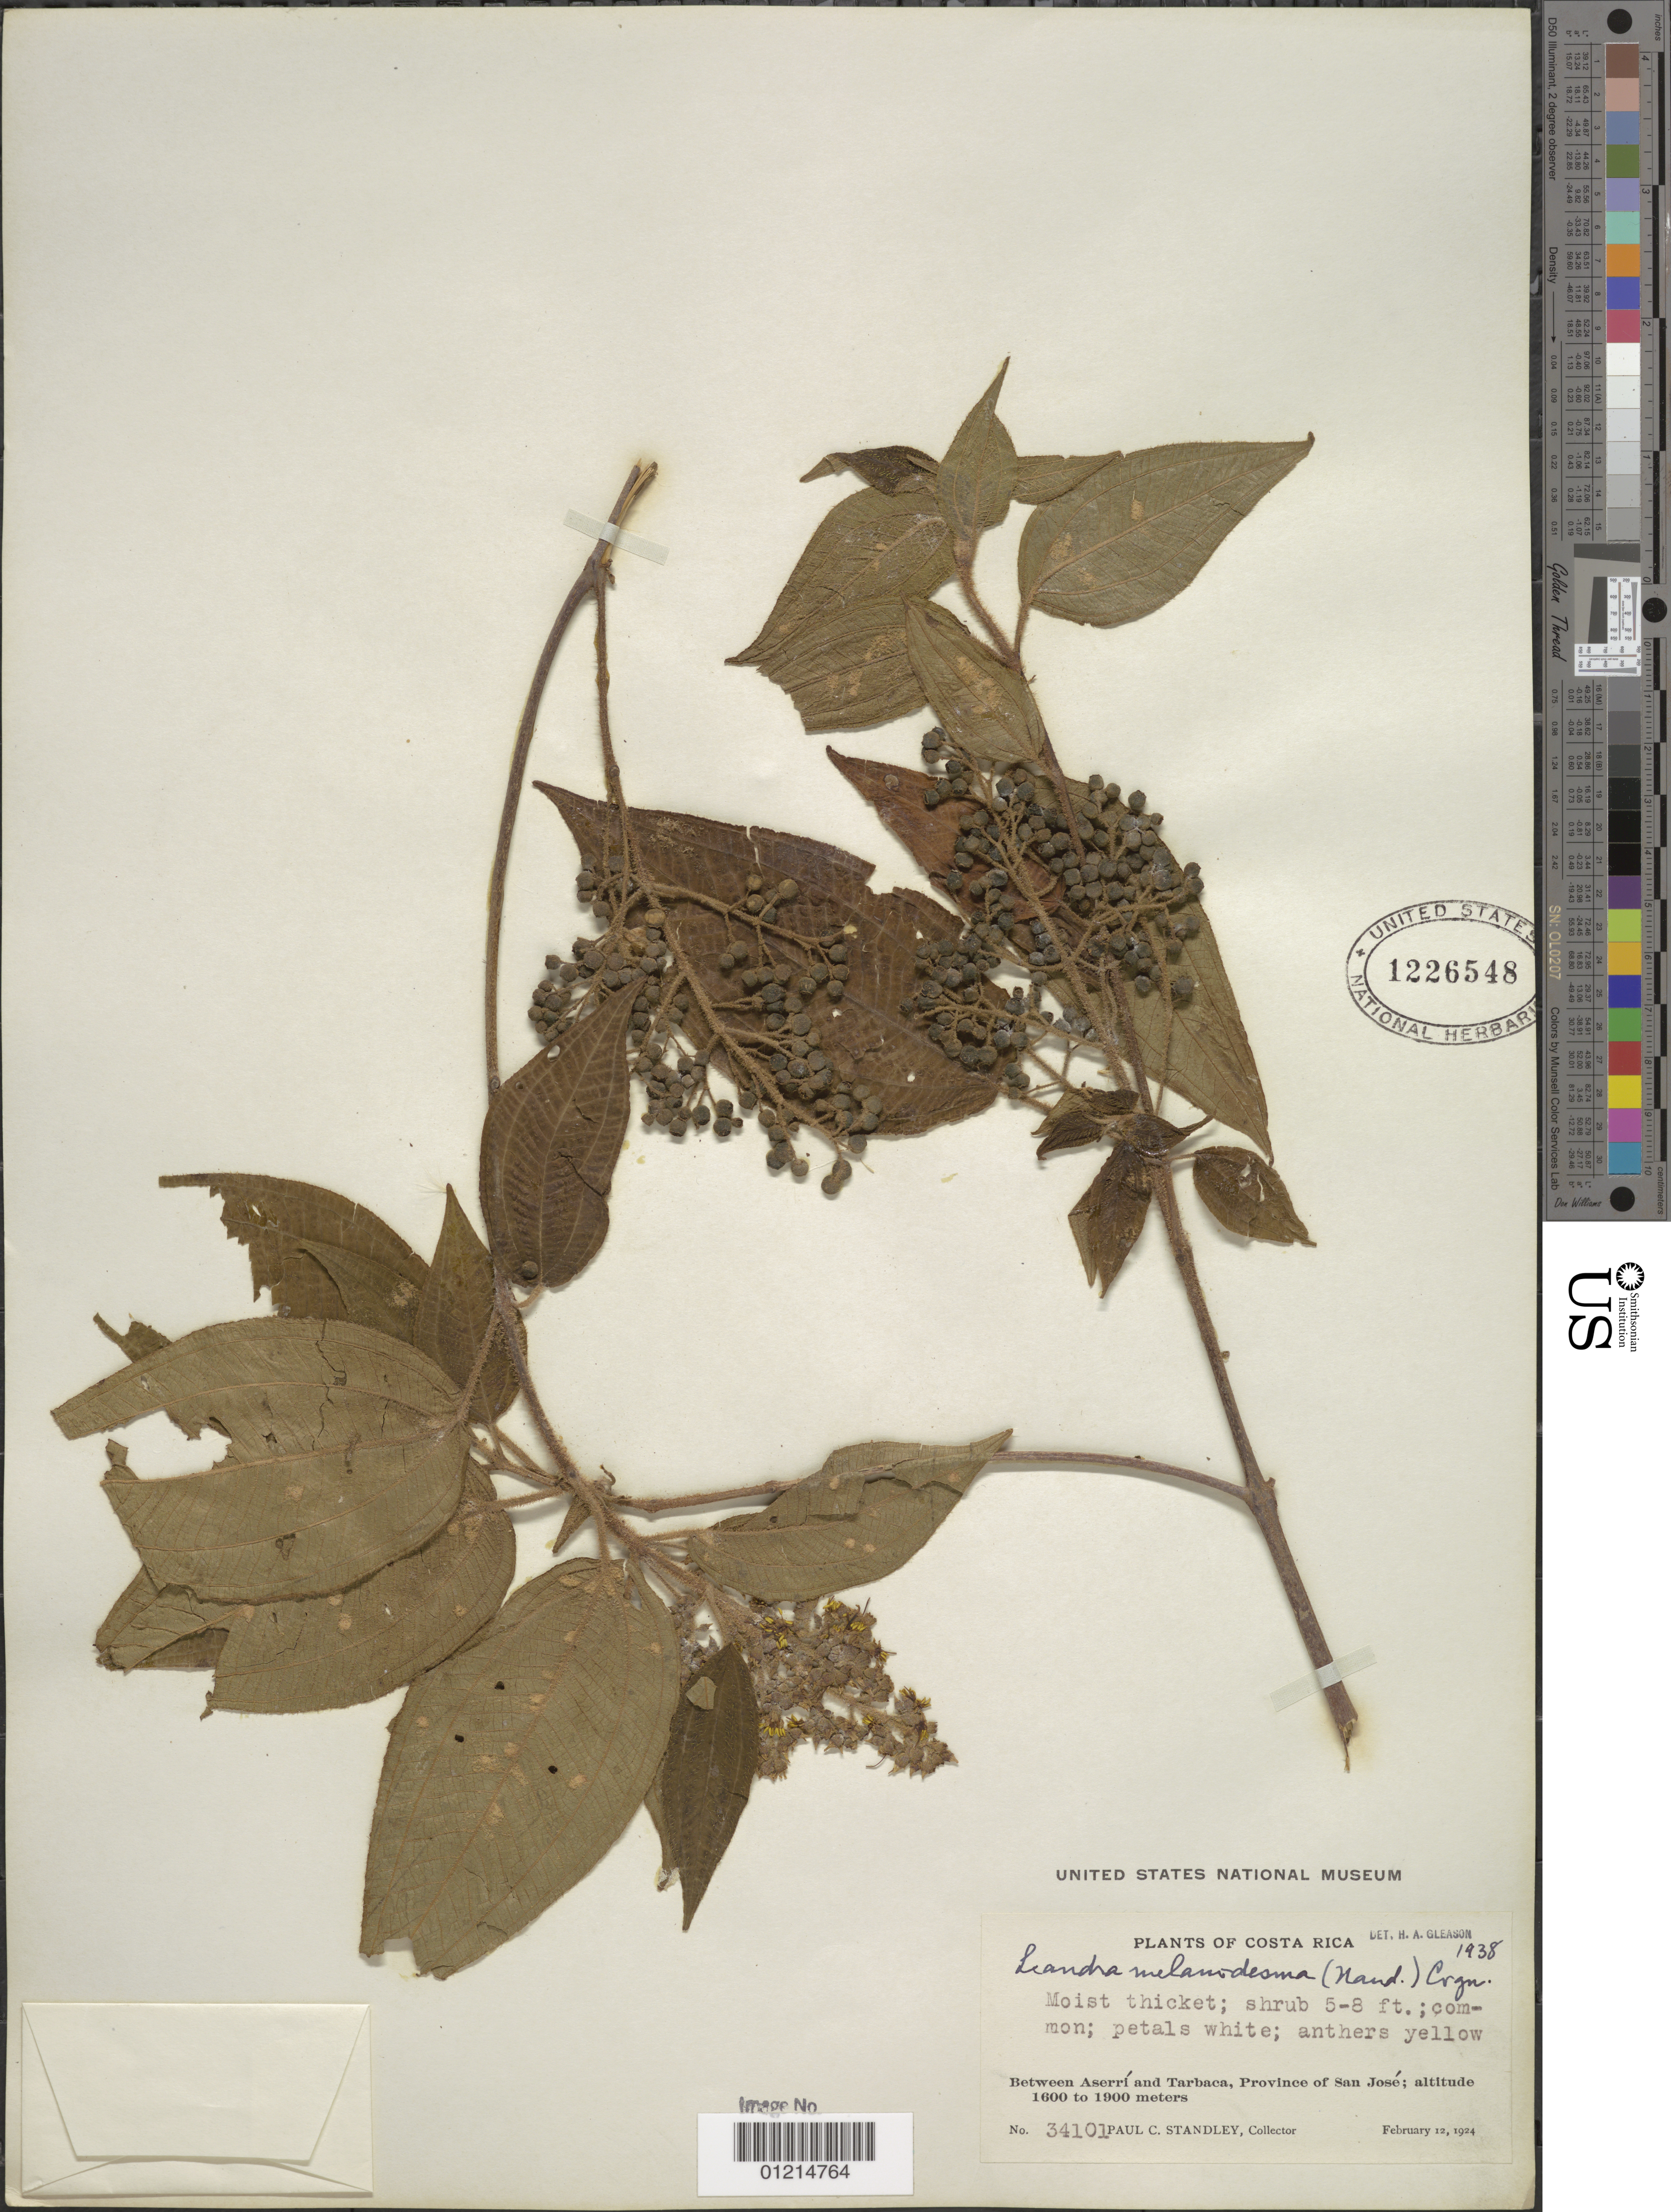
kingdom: Plantae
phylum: Tracheophyta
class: Magnoliopsida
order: Myrtales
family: Melastomataceae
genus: Leandra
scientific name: Leandra melanodesma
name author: (Naudin) Cogn.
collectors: P. C. Standley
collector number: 34101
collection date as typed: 12 Feb 1924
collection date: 1924-02-12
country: Costa Rica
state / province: San José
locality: Between Aserri and Tarbaca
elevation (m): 1600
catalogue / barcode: US 1226548